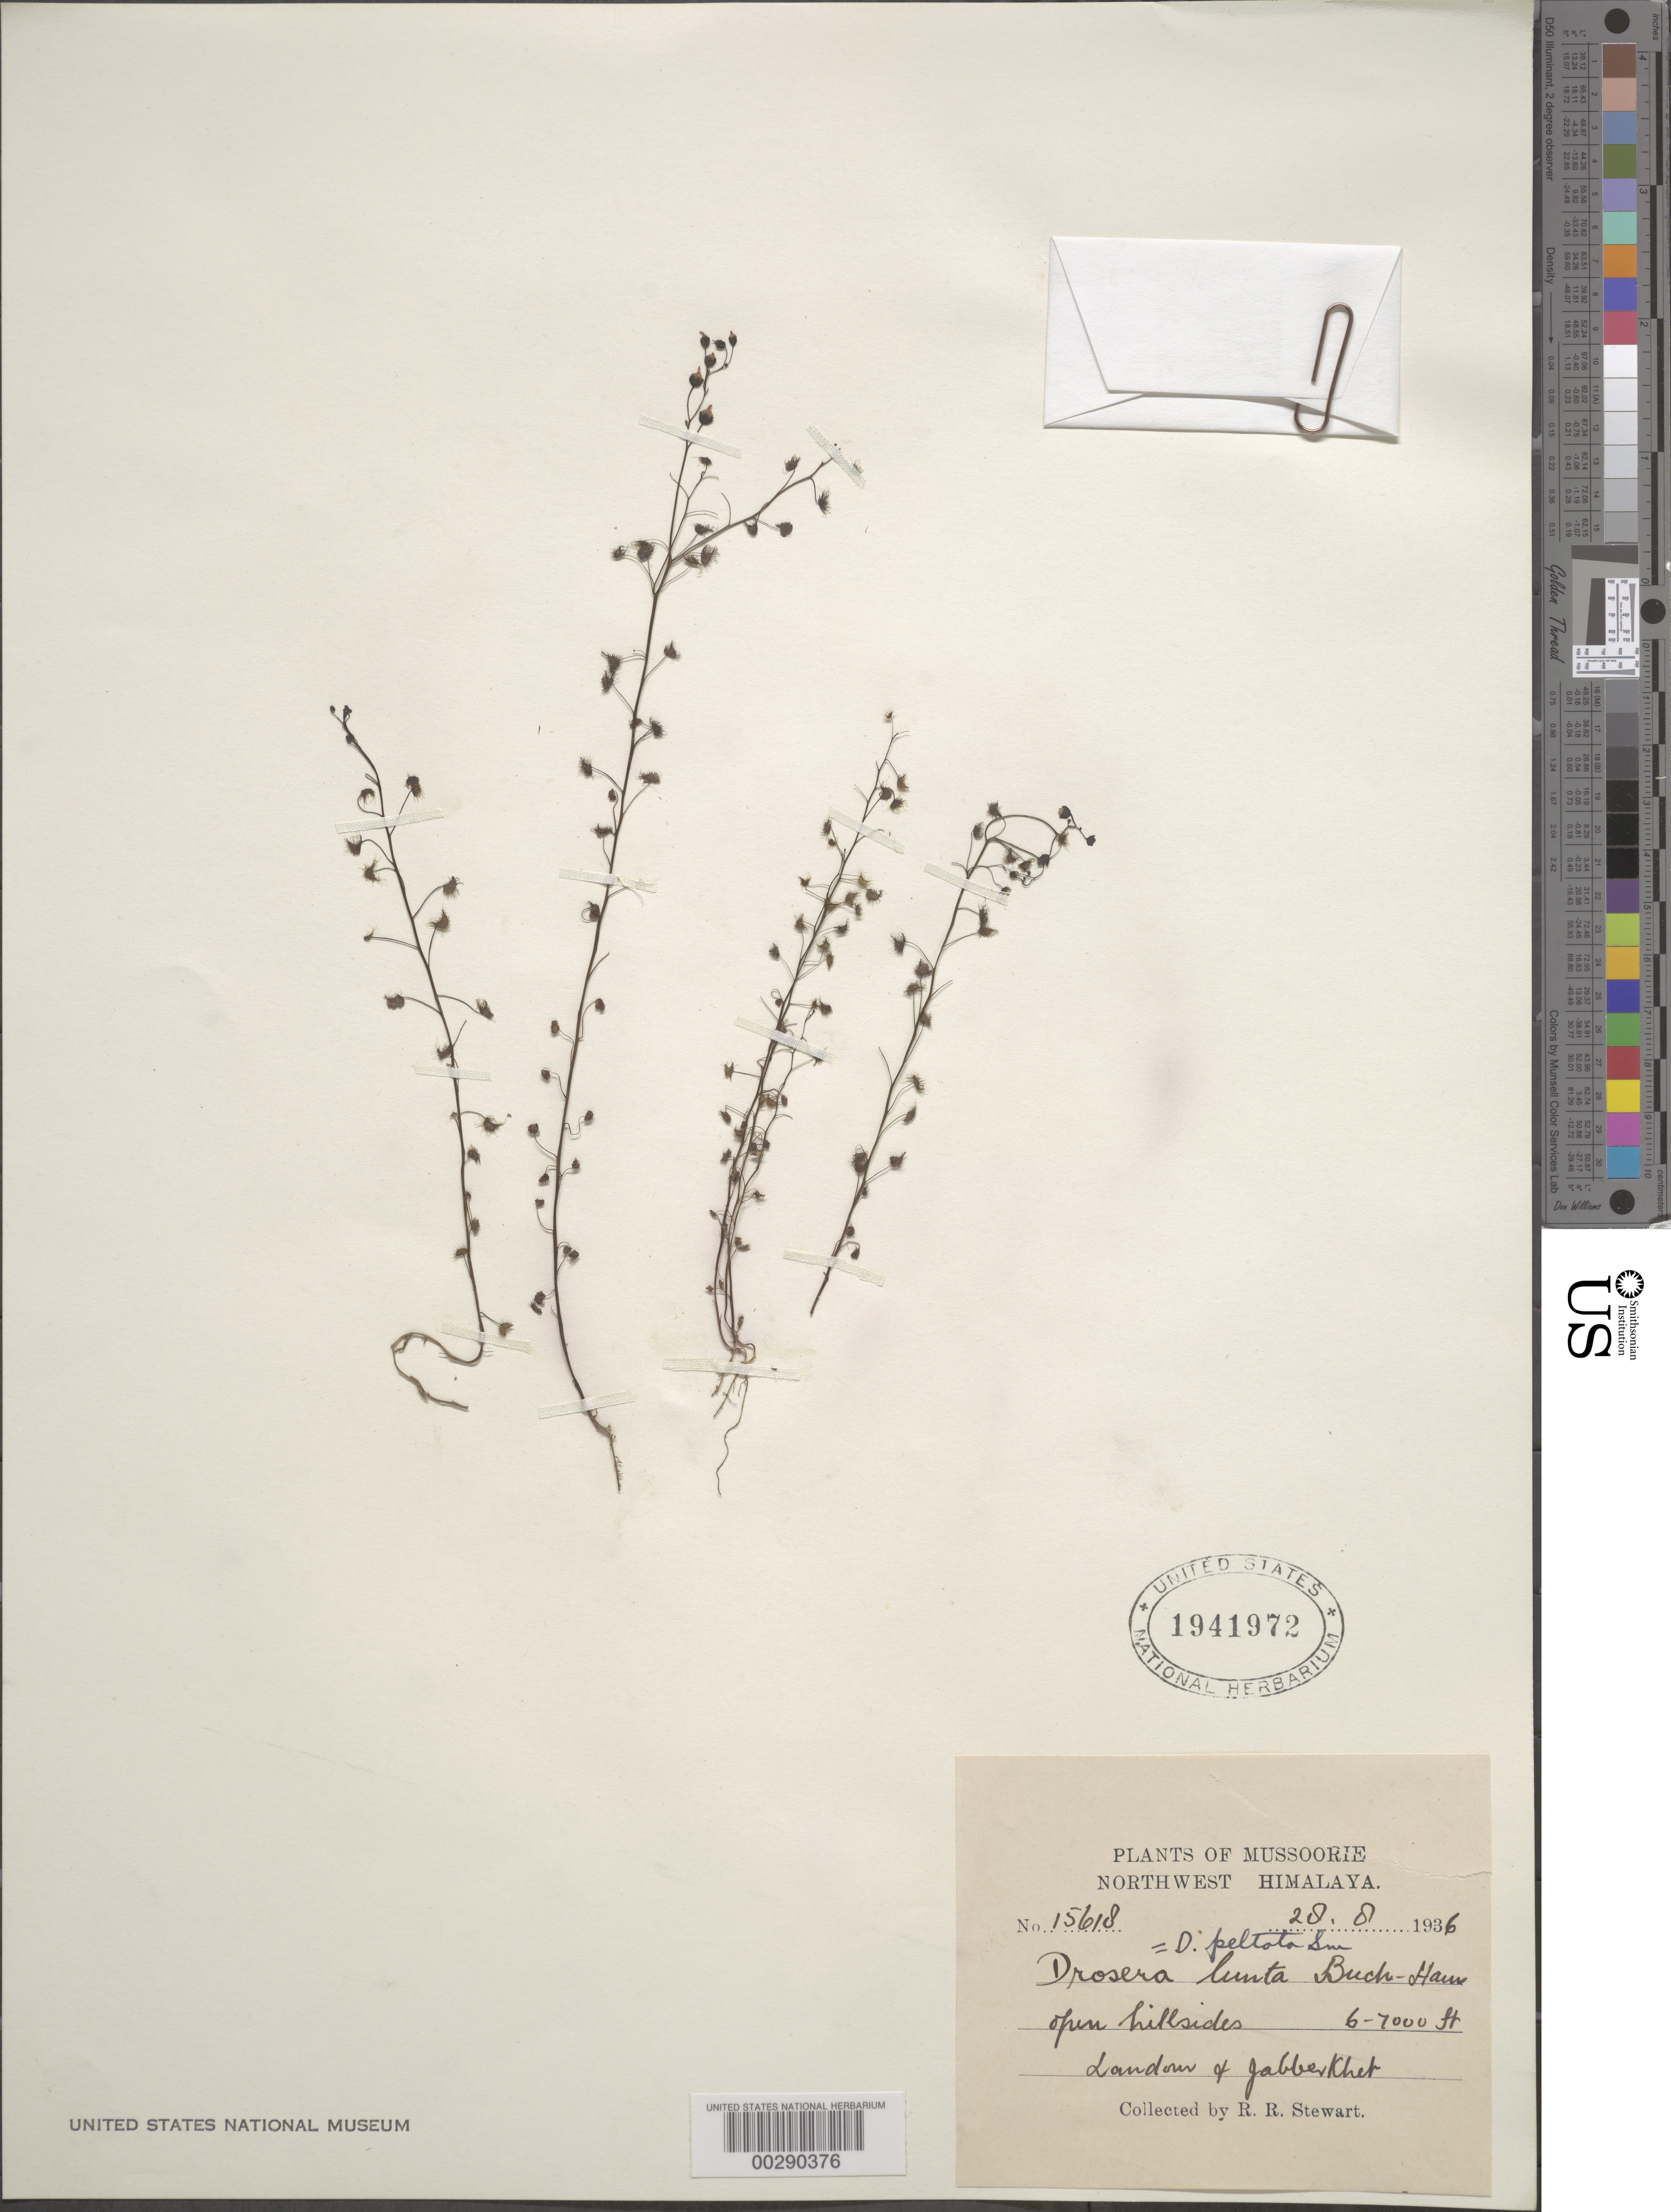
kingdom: Plantae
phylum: Tracheophyta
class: Magnoliopsida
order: Caryophyllales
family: Droseraceae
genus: Drosera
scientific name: Drosera peltata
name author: Sm. ex Willd.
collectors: R. R. Stewart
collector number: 15618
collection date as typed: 1936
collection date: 1936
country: India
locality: Nw himalaya, mussoorie, landour and jabberkhet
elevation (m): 1829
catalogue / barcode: US 1941972